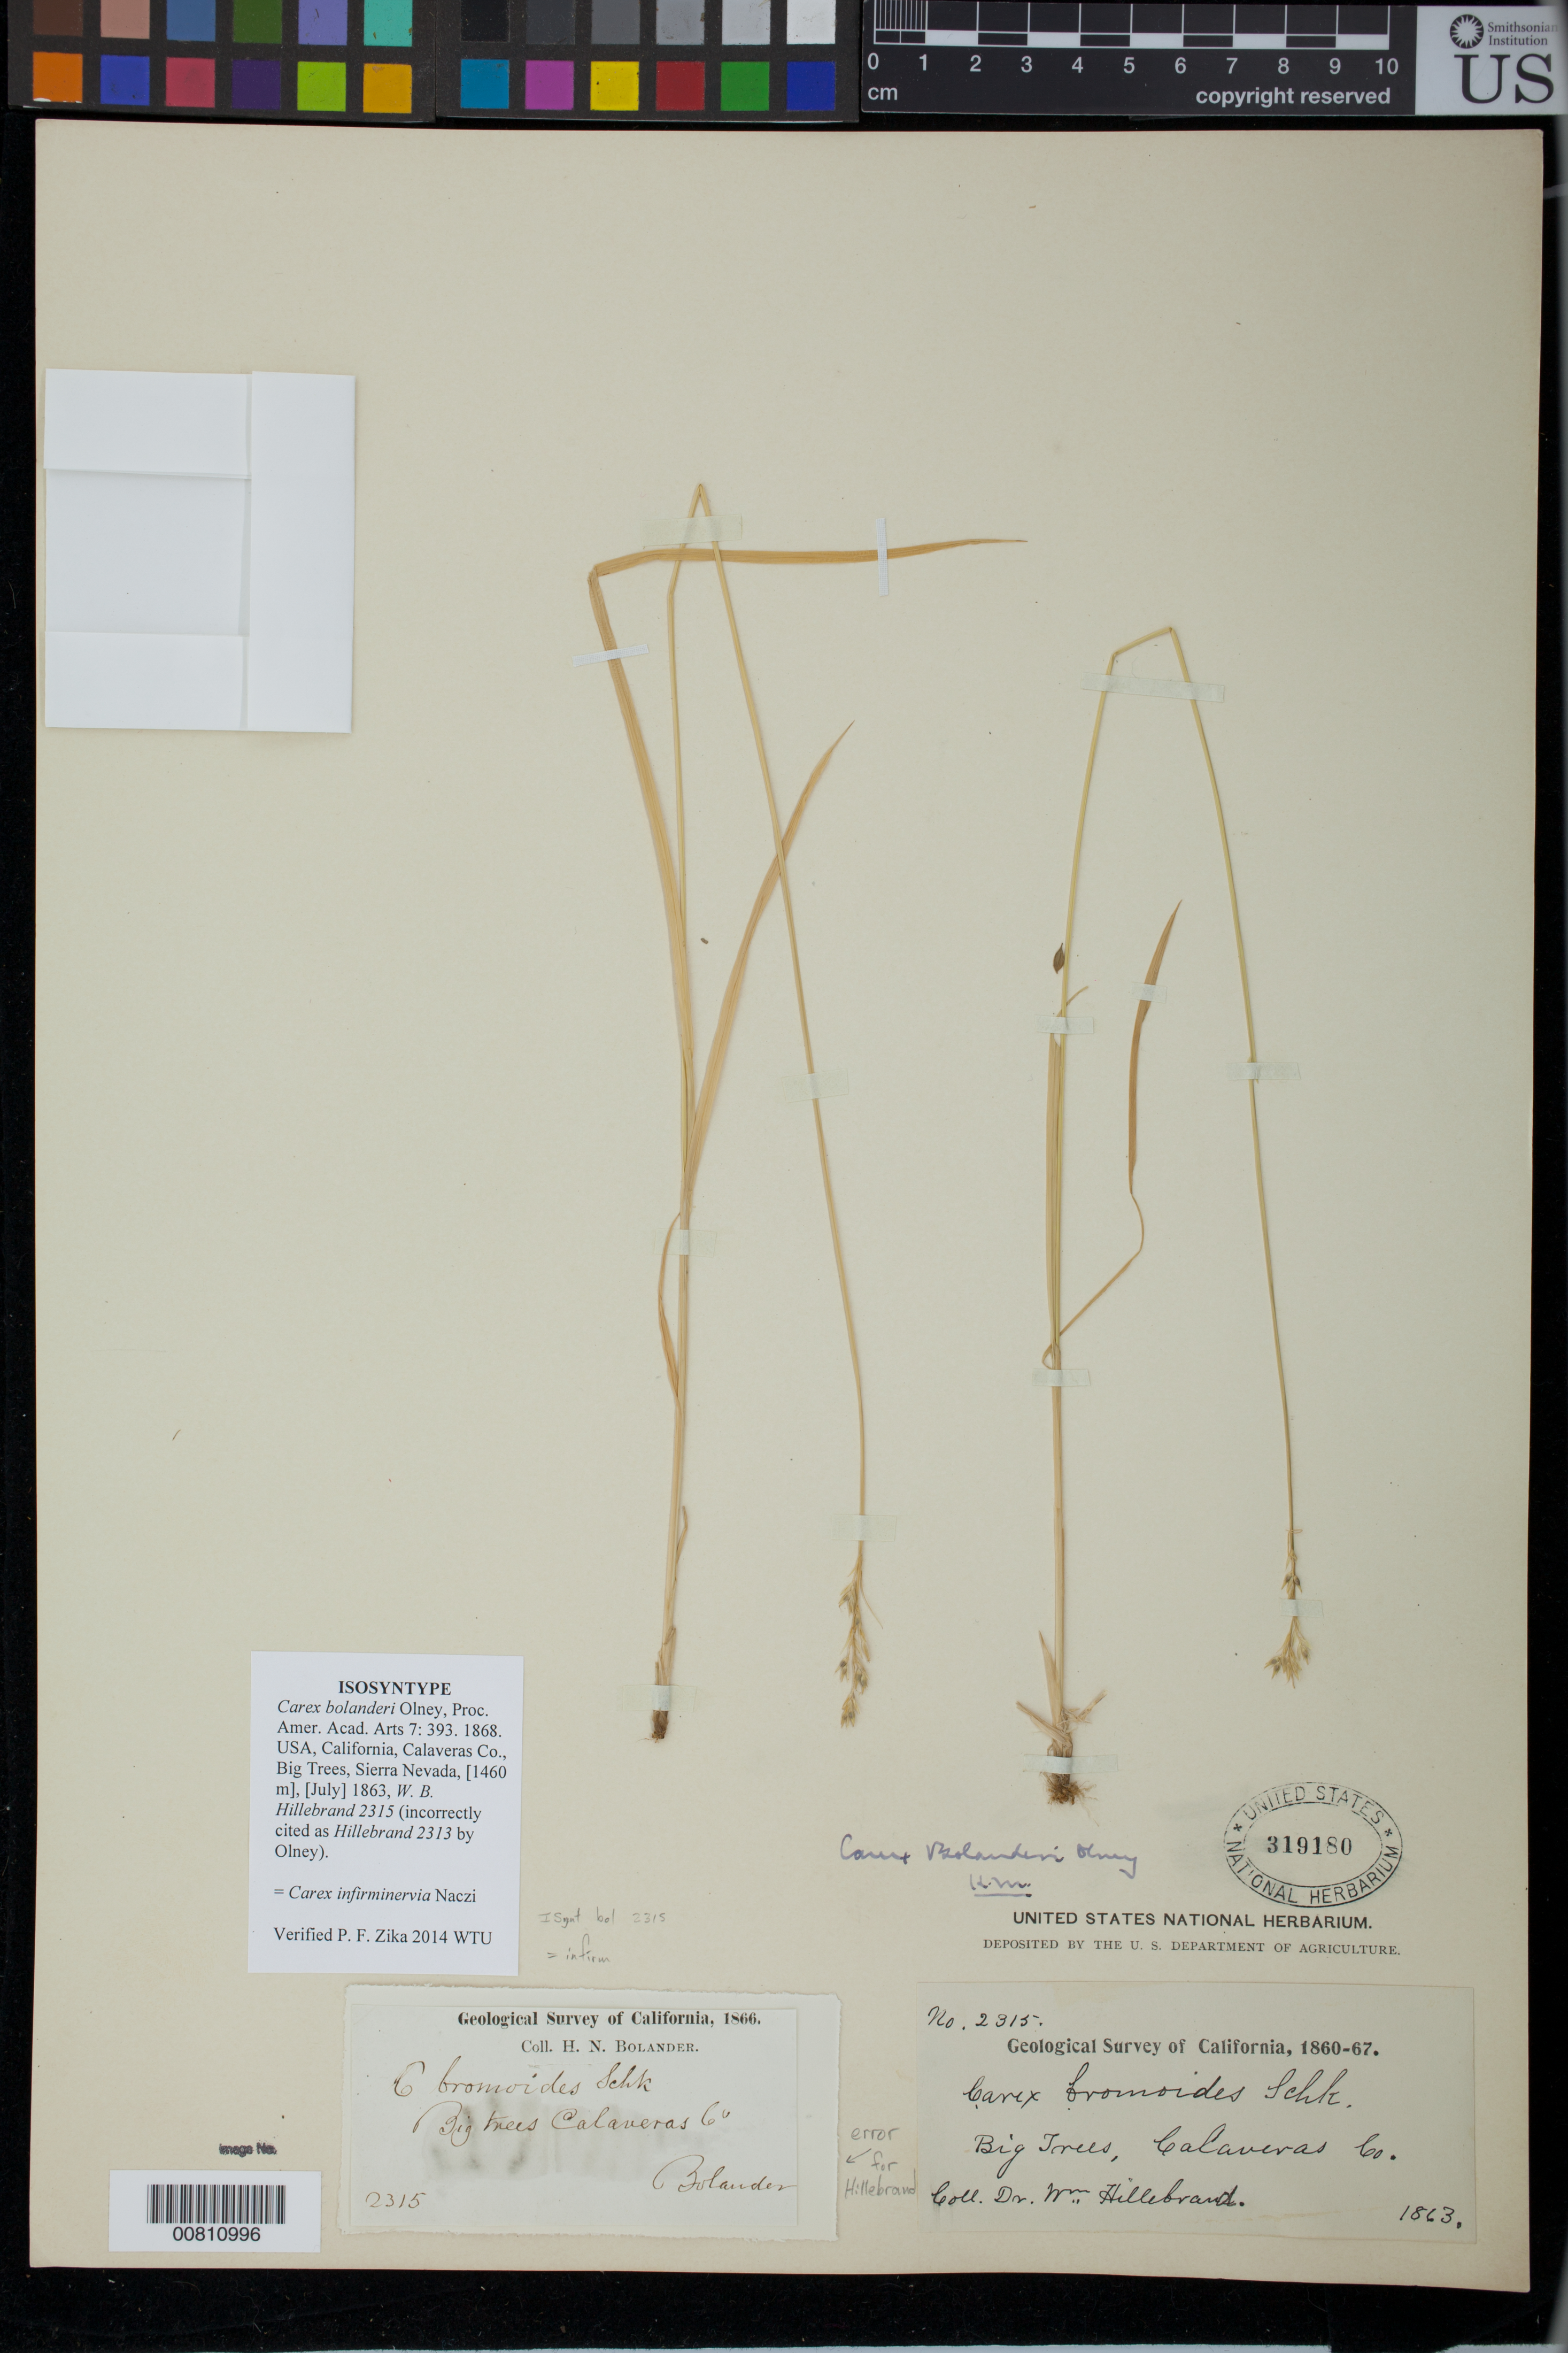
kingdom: Plantae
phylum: Tracheophyta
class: Liliopsida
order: Poales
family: Cyperaceae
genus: Carex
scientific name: Carex bolanderi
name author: Olney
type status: Isosyntype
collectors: W. Hillebrand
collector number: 2315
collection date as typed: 1863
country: United States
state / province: California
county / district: Calaveras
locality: Big Trees, Calaveras Co.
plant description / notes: Protologue cites Hillebrand 2313. Secondary label on sheet is "Bolander" 2315, 1866 (apparently an error).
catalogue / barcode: US 319180